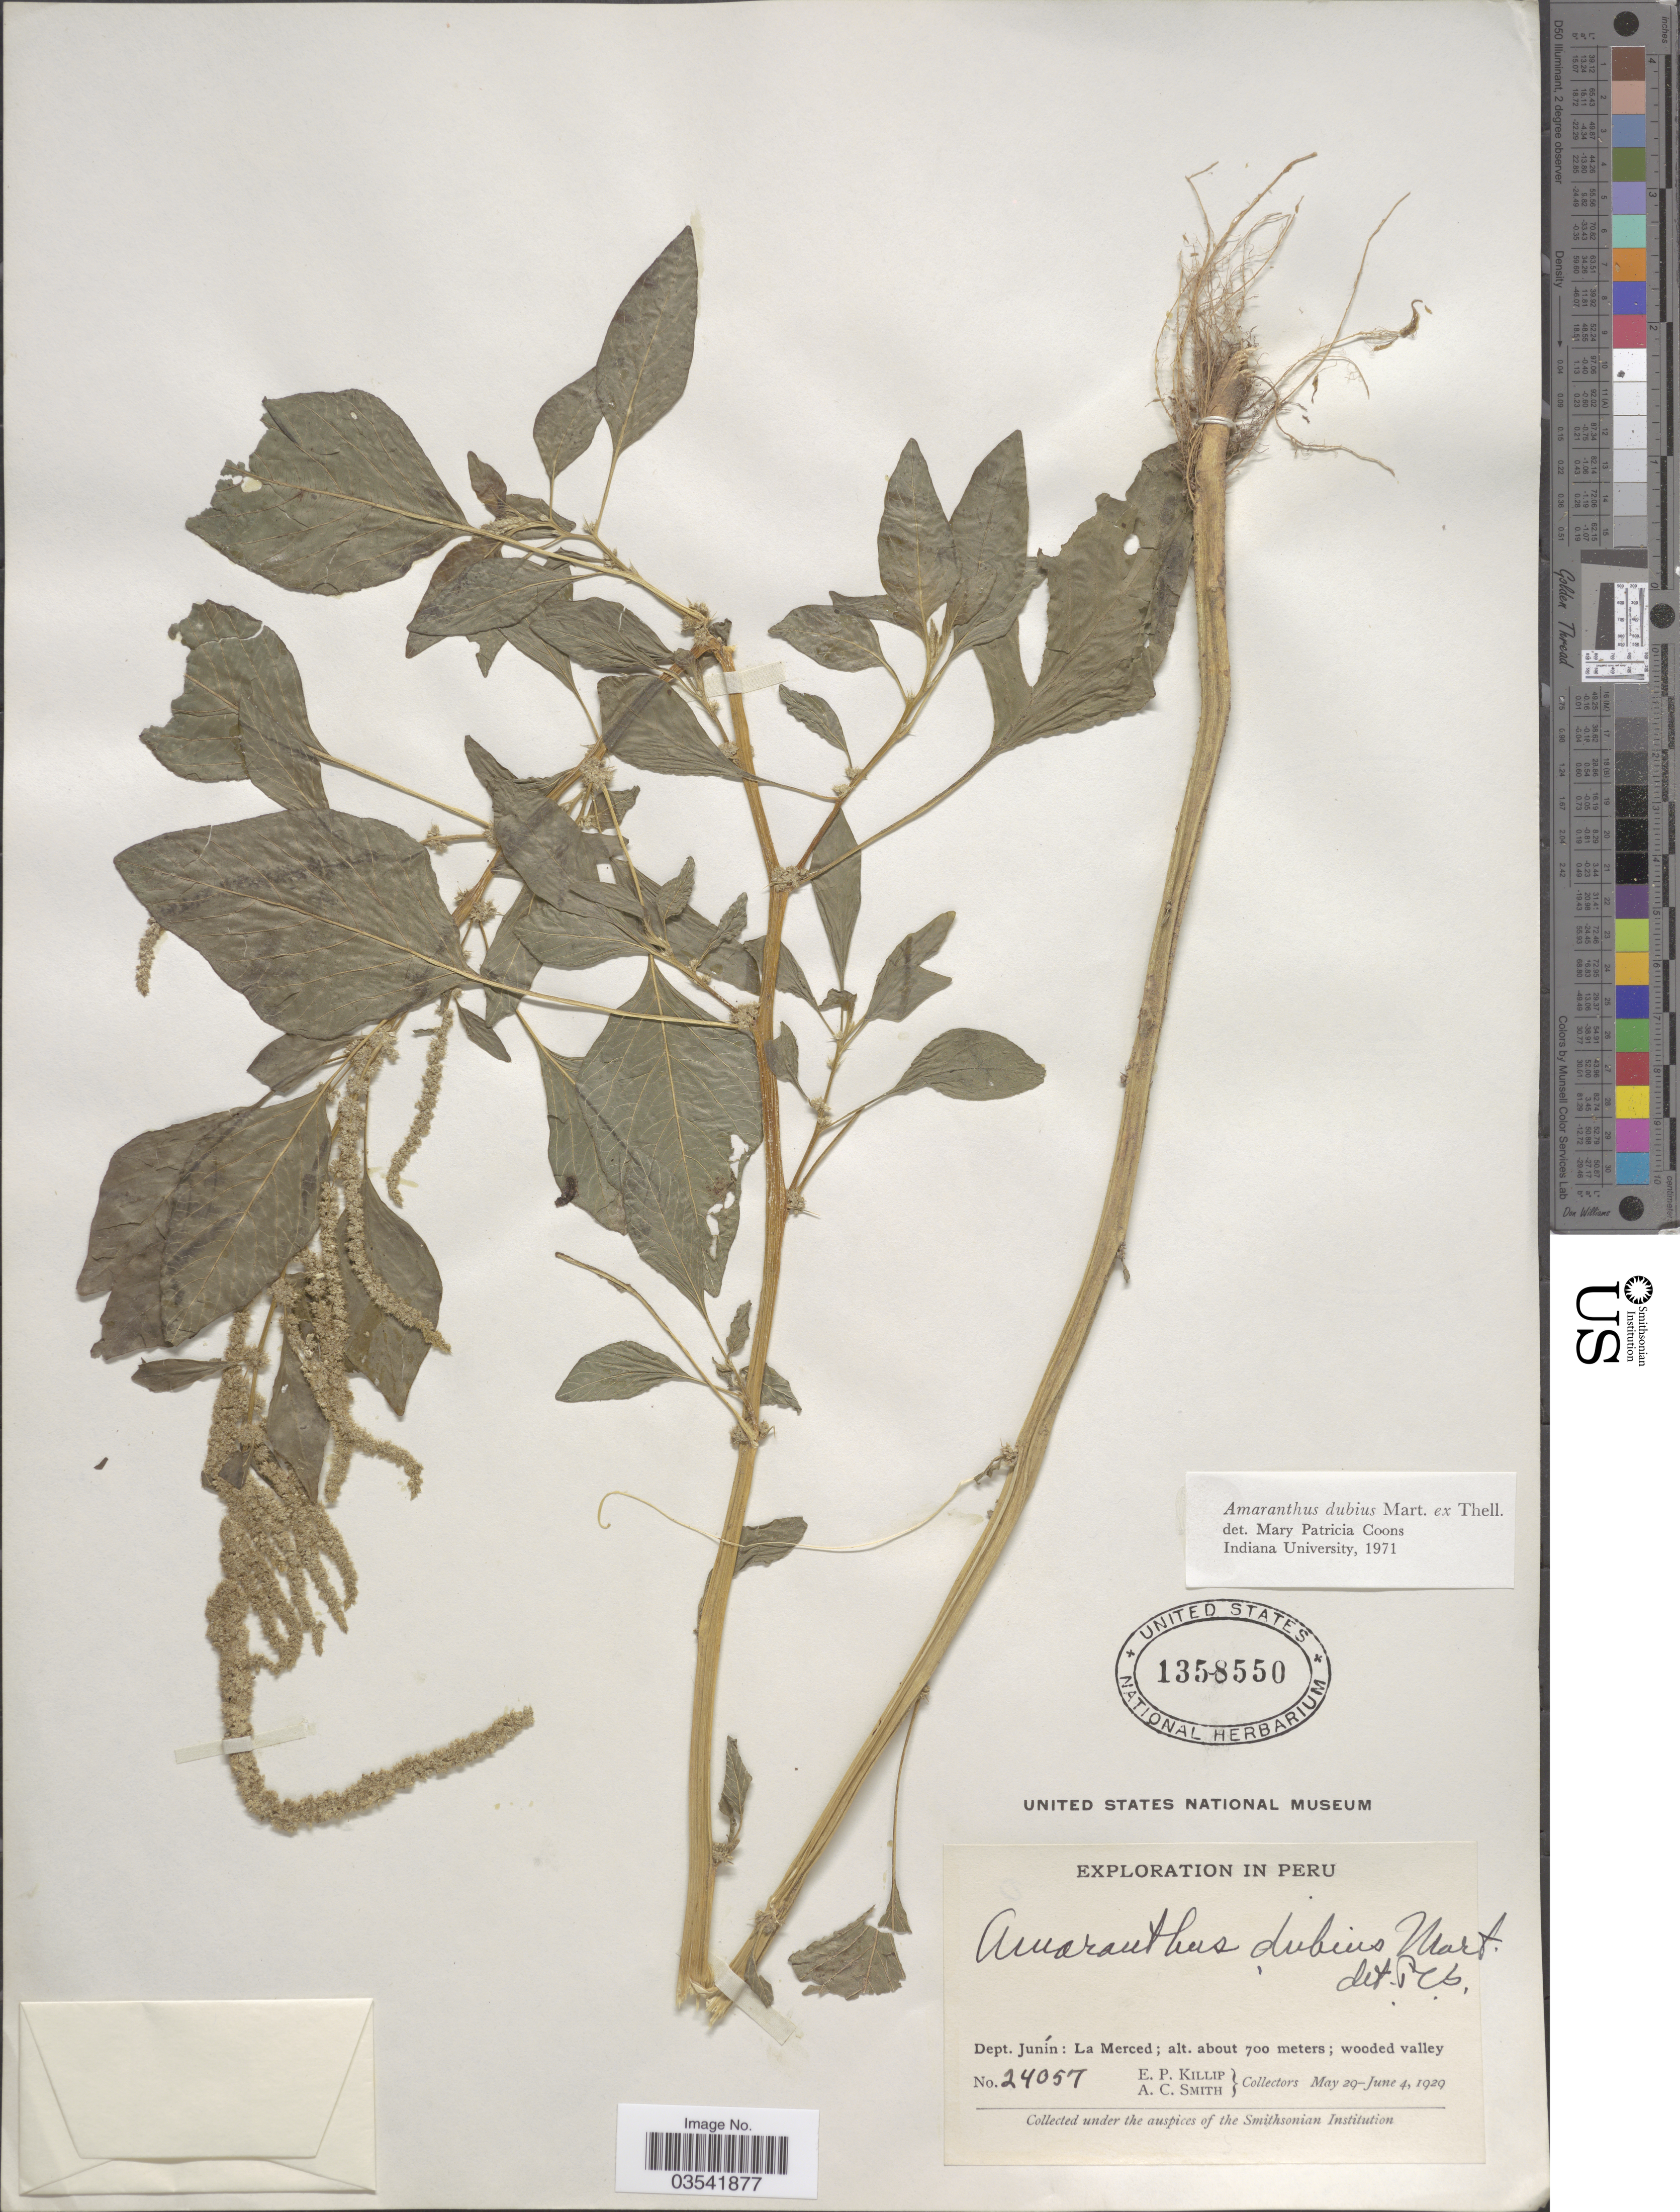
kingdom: Plantae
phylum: Tracheophyta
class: Magnoliopsida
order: Caryophyllales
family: Amaranthaceae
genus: Amaranthus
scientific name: Amaranthus dubius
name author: Mart. ex Thell.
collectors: E. P. Killip & A. C. Smith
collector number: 24057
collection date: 1929-05-29/1929-06-04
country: Peru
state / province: Junín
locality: Dept. Junín: La Merced.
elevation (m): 700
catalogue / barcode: US 1358550